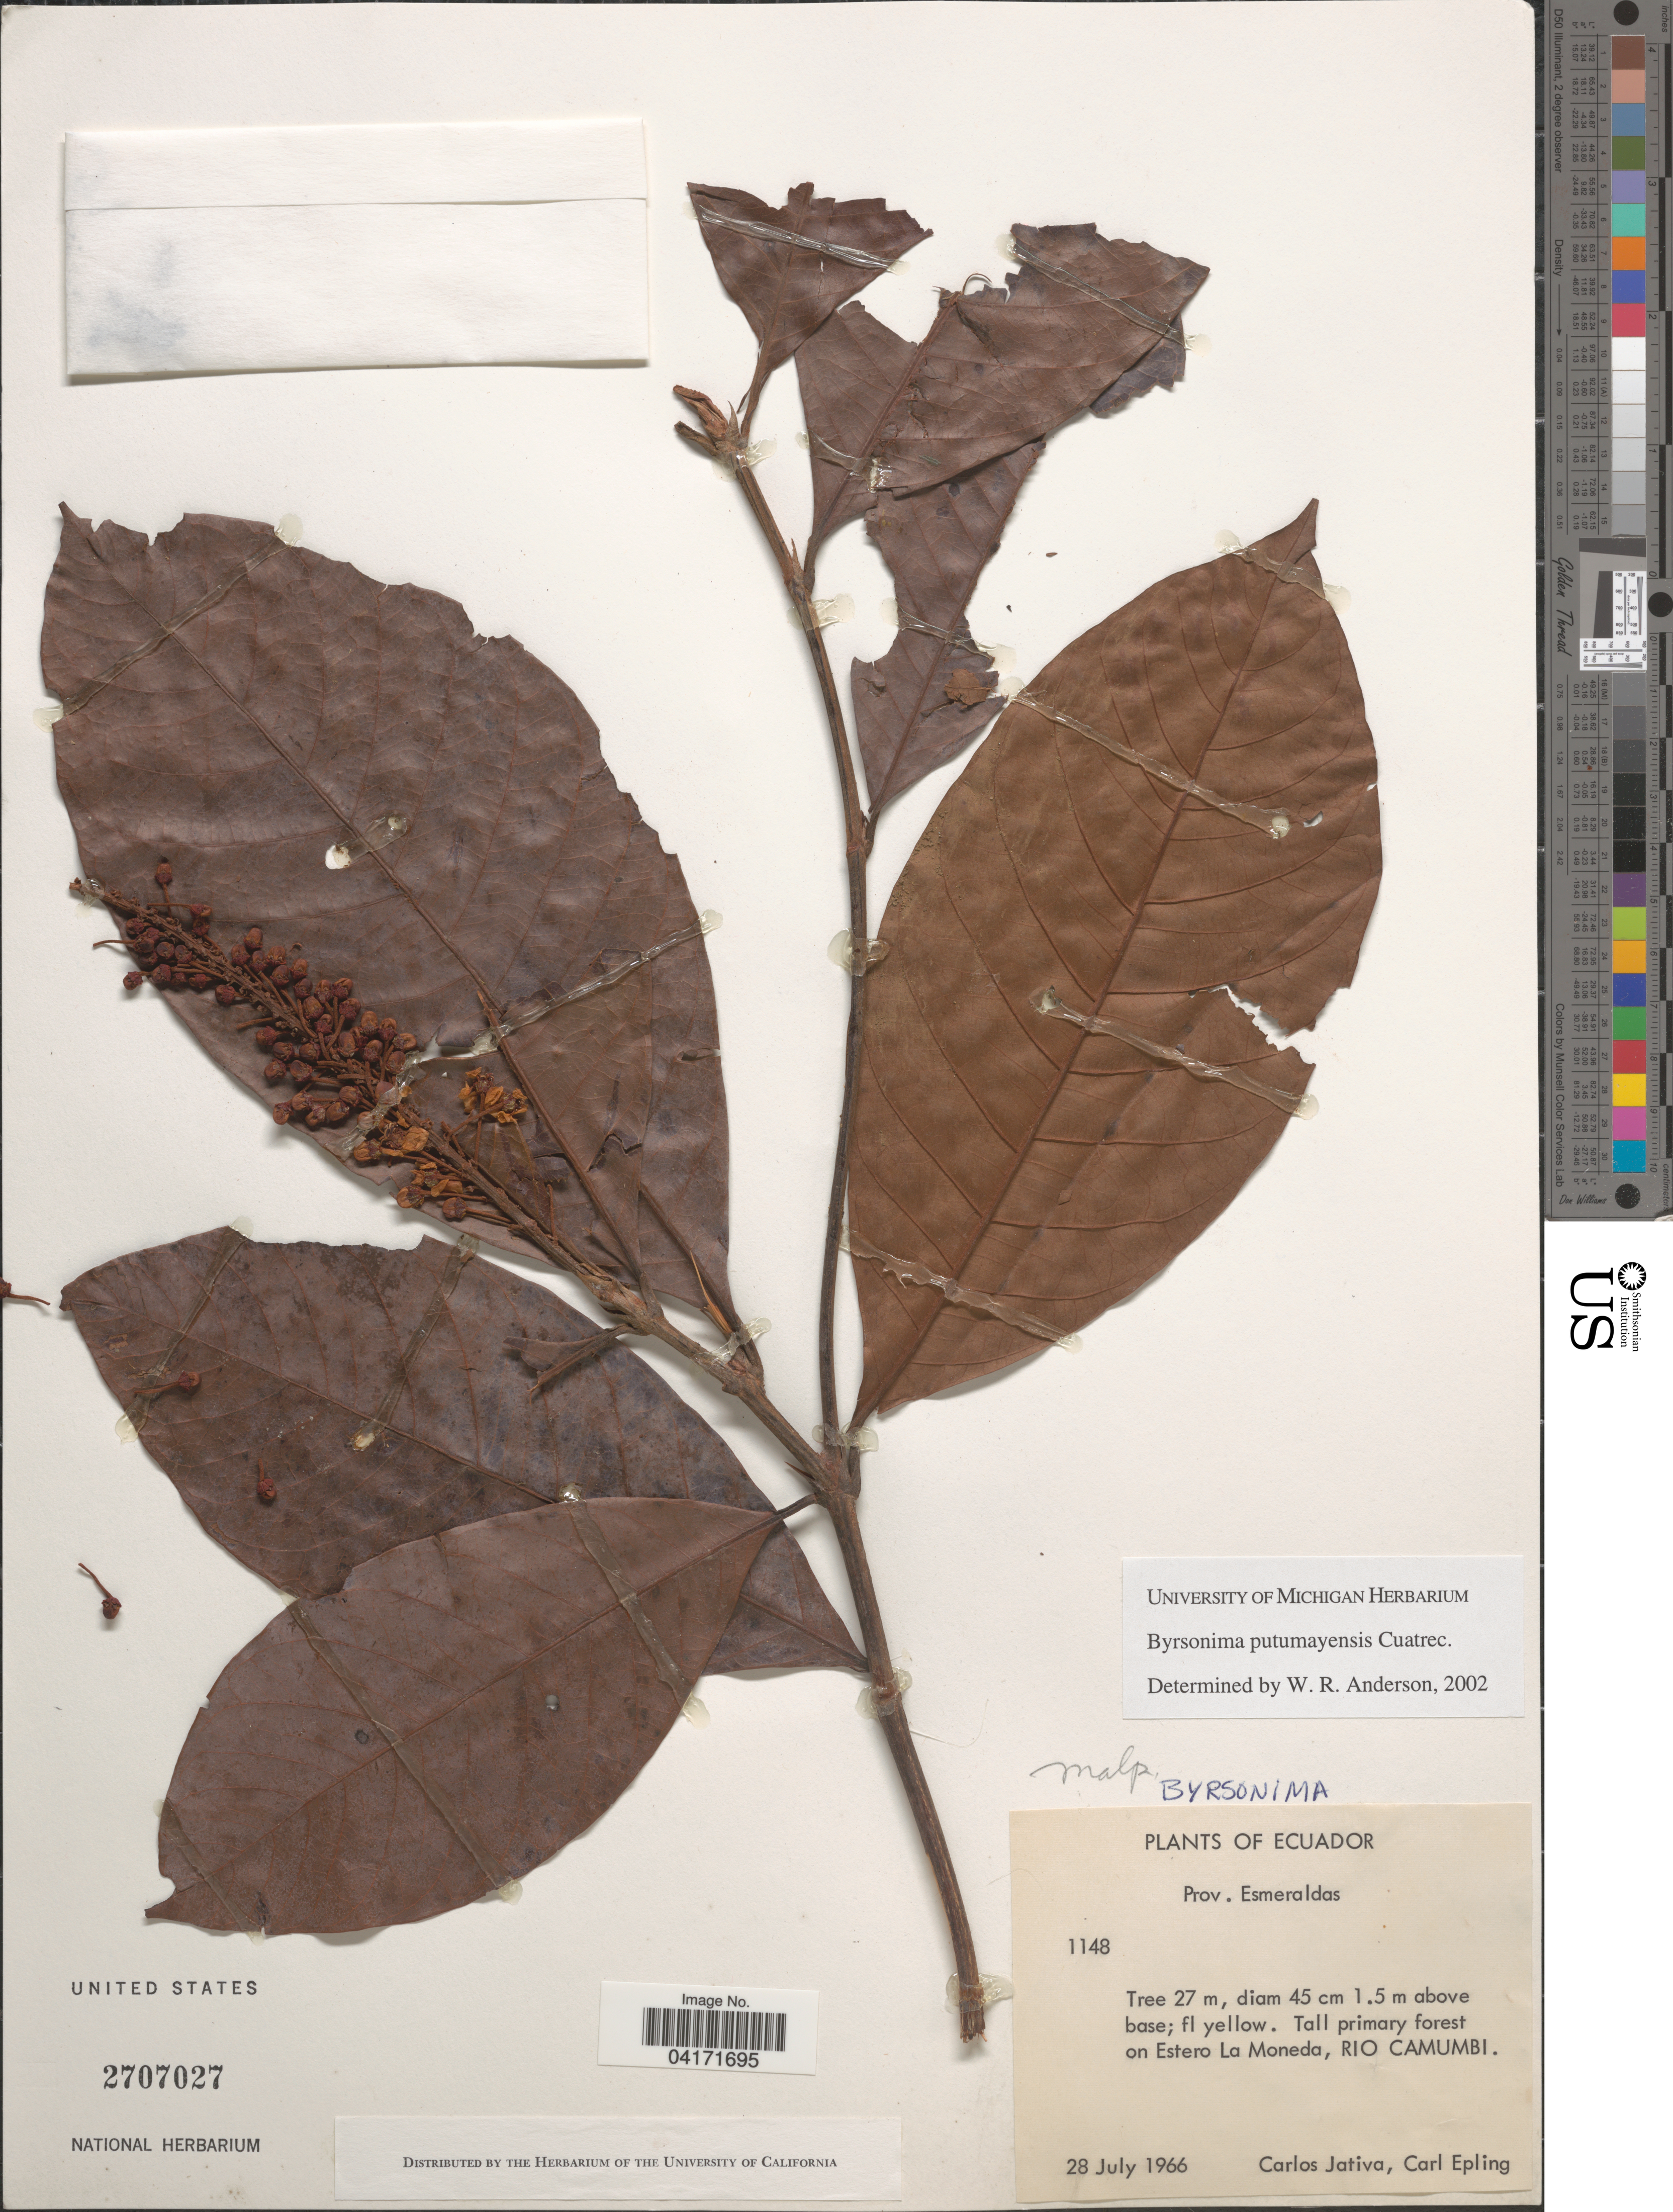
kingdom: Plantae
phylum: Tracheophyta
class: Magnoliopsida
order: Malpighiales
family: Malpighiaceae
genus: Byrsonima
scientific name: Byrsonima putumayensis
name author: Cuatrec.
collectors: C. D. Játiva & C. C. Epling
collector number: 1148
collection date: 1966-07-28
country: Ecuador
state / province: Esmeraldas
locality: Tall primary forest on Estero La Moneda, Rio Camumbi.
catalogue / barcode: US 2707027